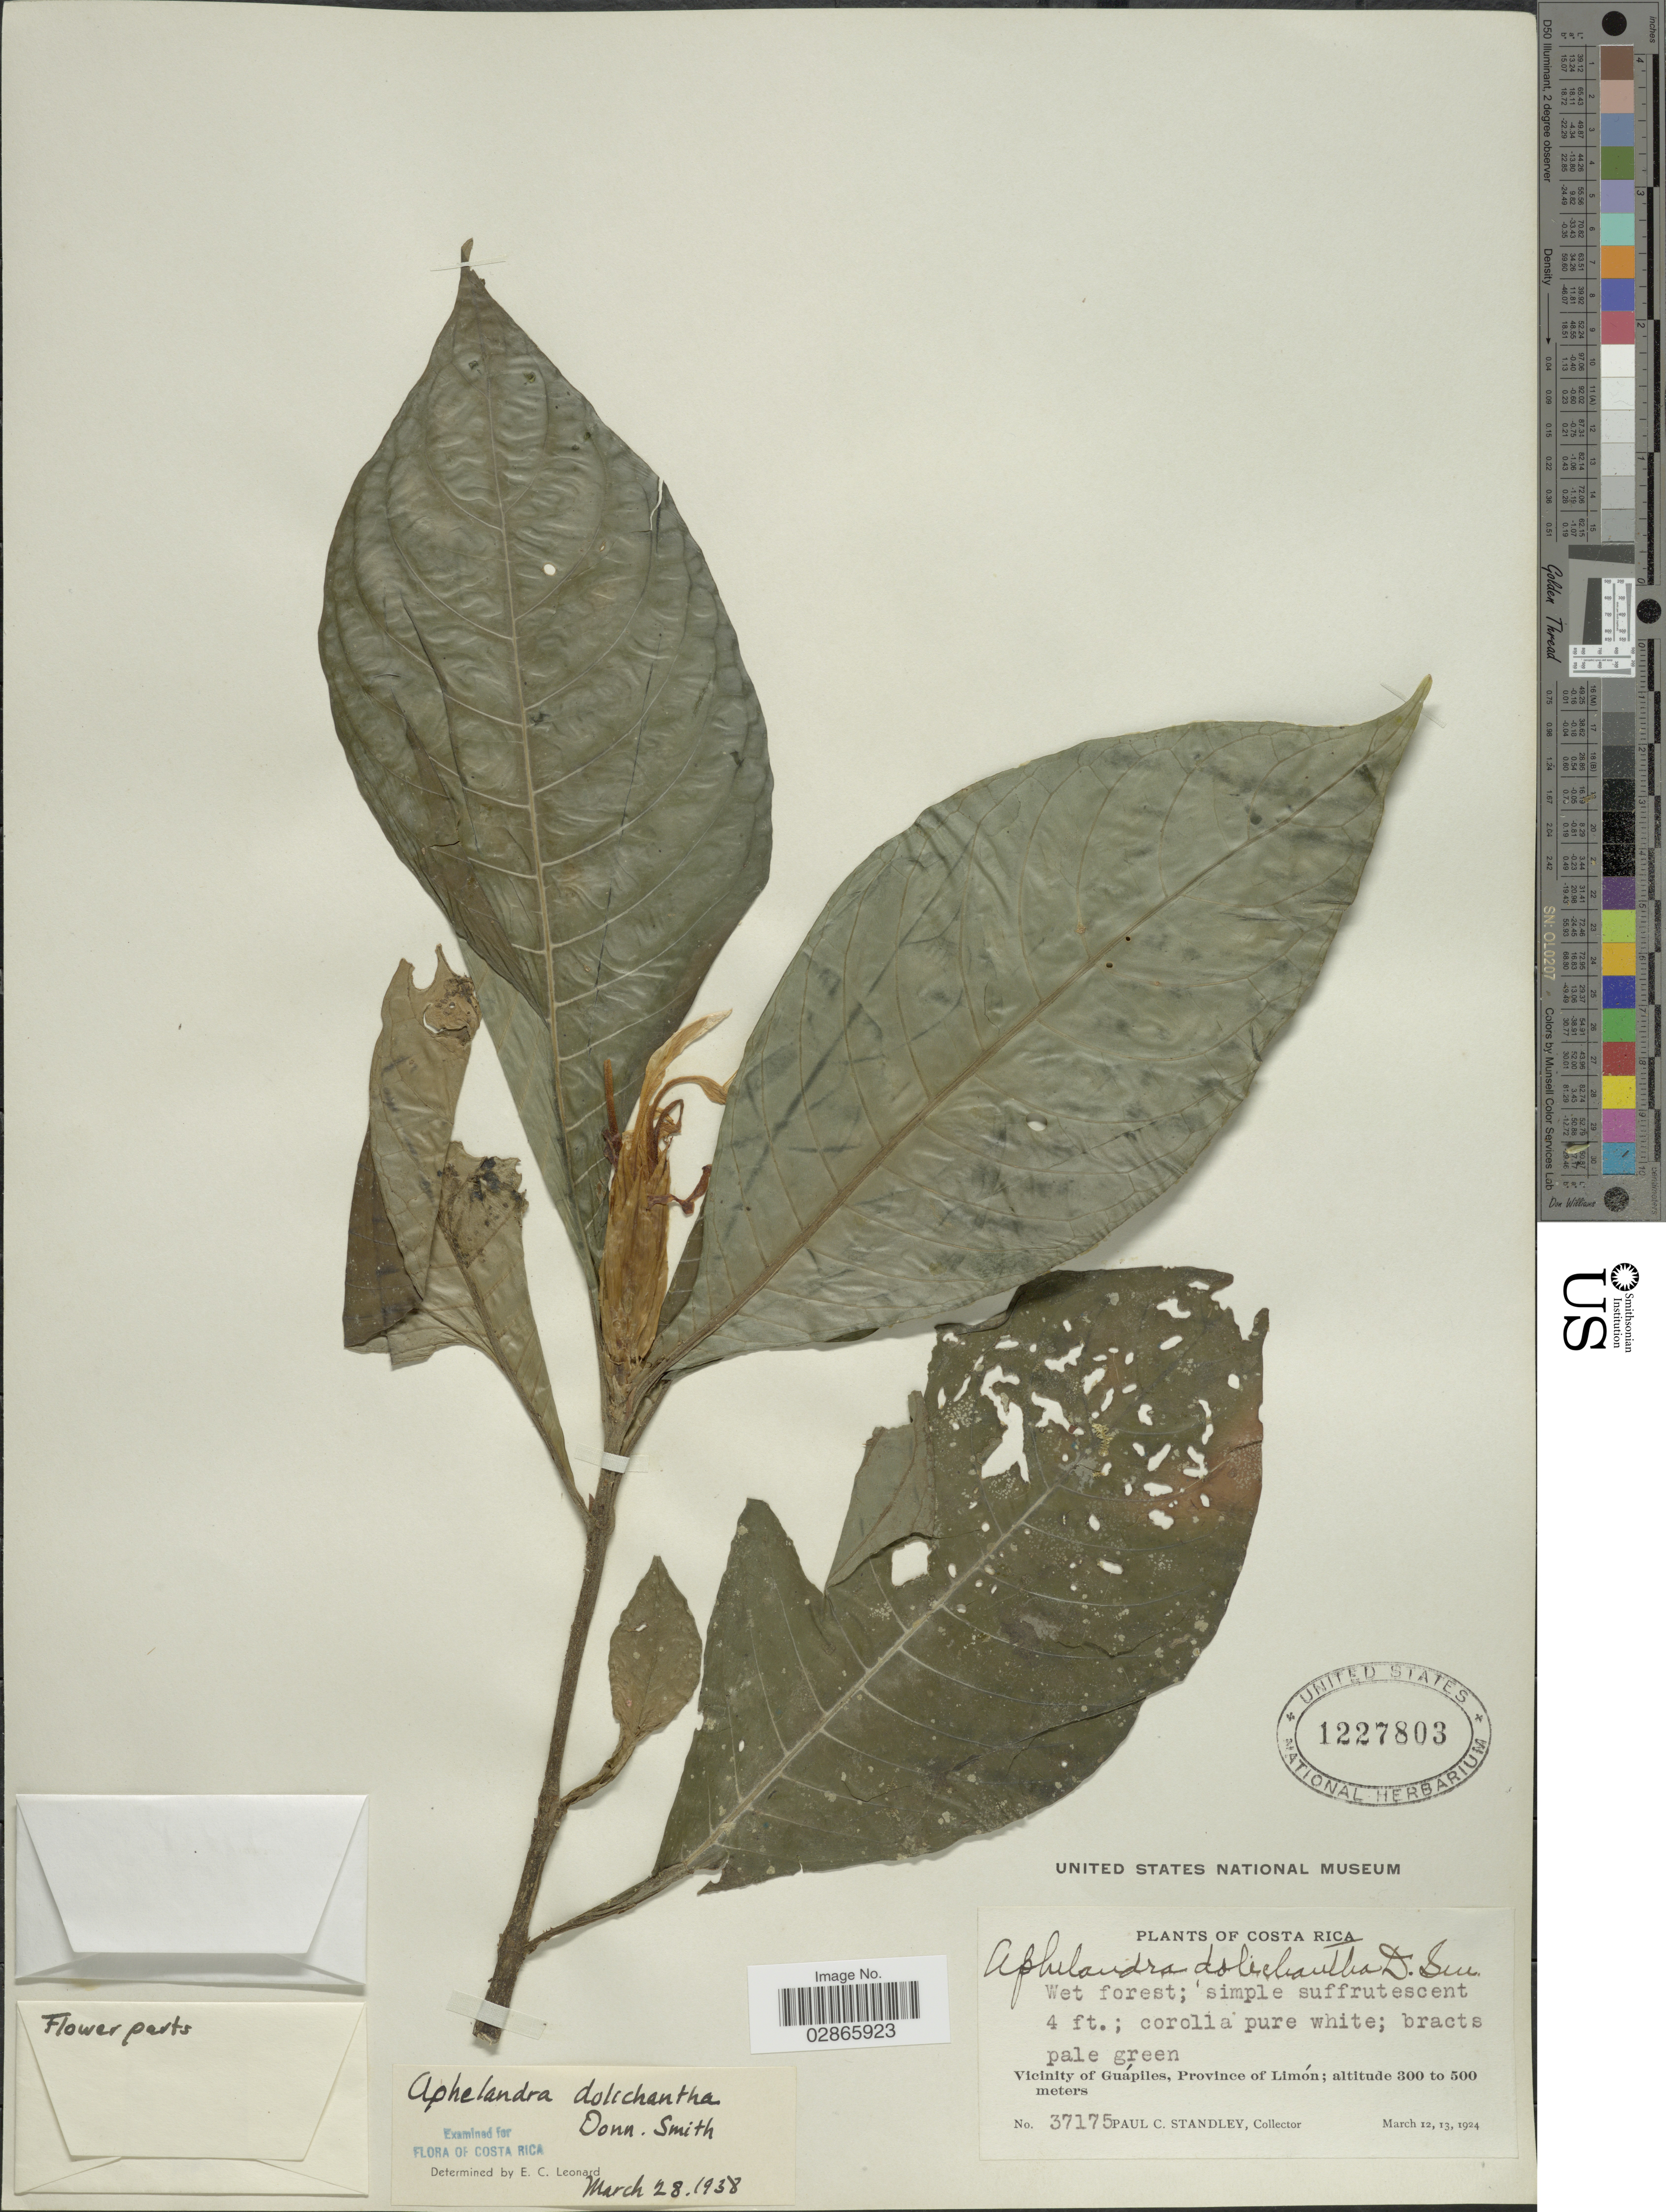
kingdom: Plantae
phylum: Tracheophyta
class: Magnoliopsida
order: Lamiales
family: Acanthaceae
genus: Aphelandra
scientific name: Aphelandra dolichantha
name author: Donn. Sm.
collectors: P. C. Standley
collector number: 37175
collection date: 1924-03-12/1924-03-13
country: Costa Rica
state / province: Limón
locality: Vicinity of Guápiles.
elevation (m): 300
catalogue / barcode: US 1227803